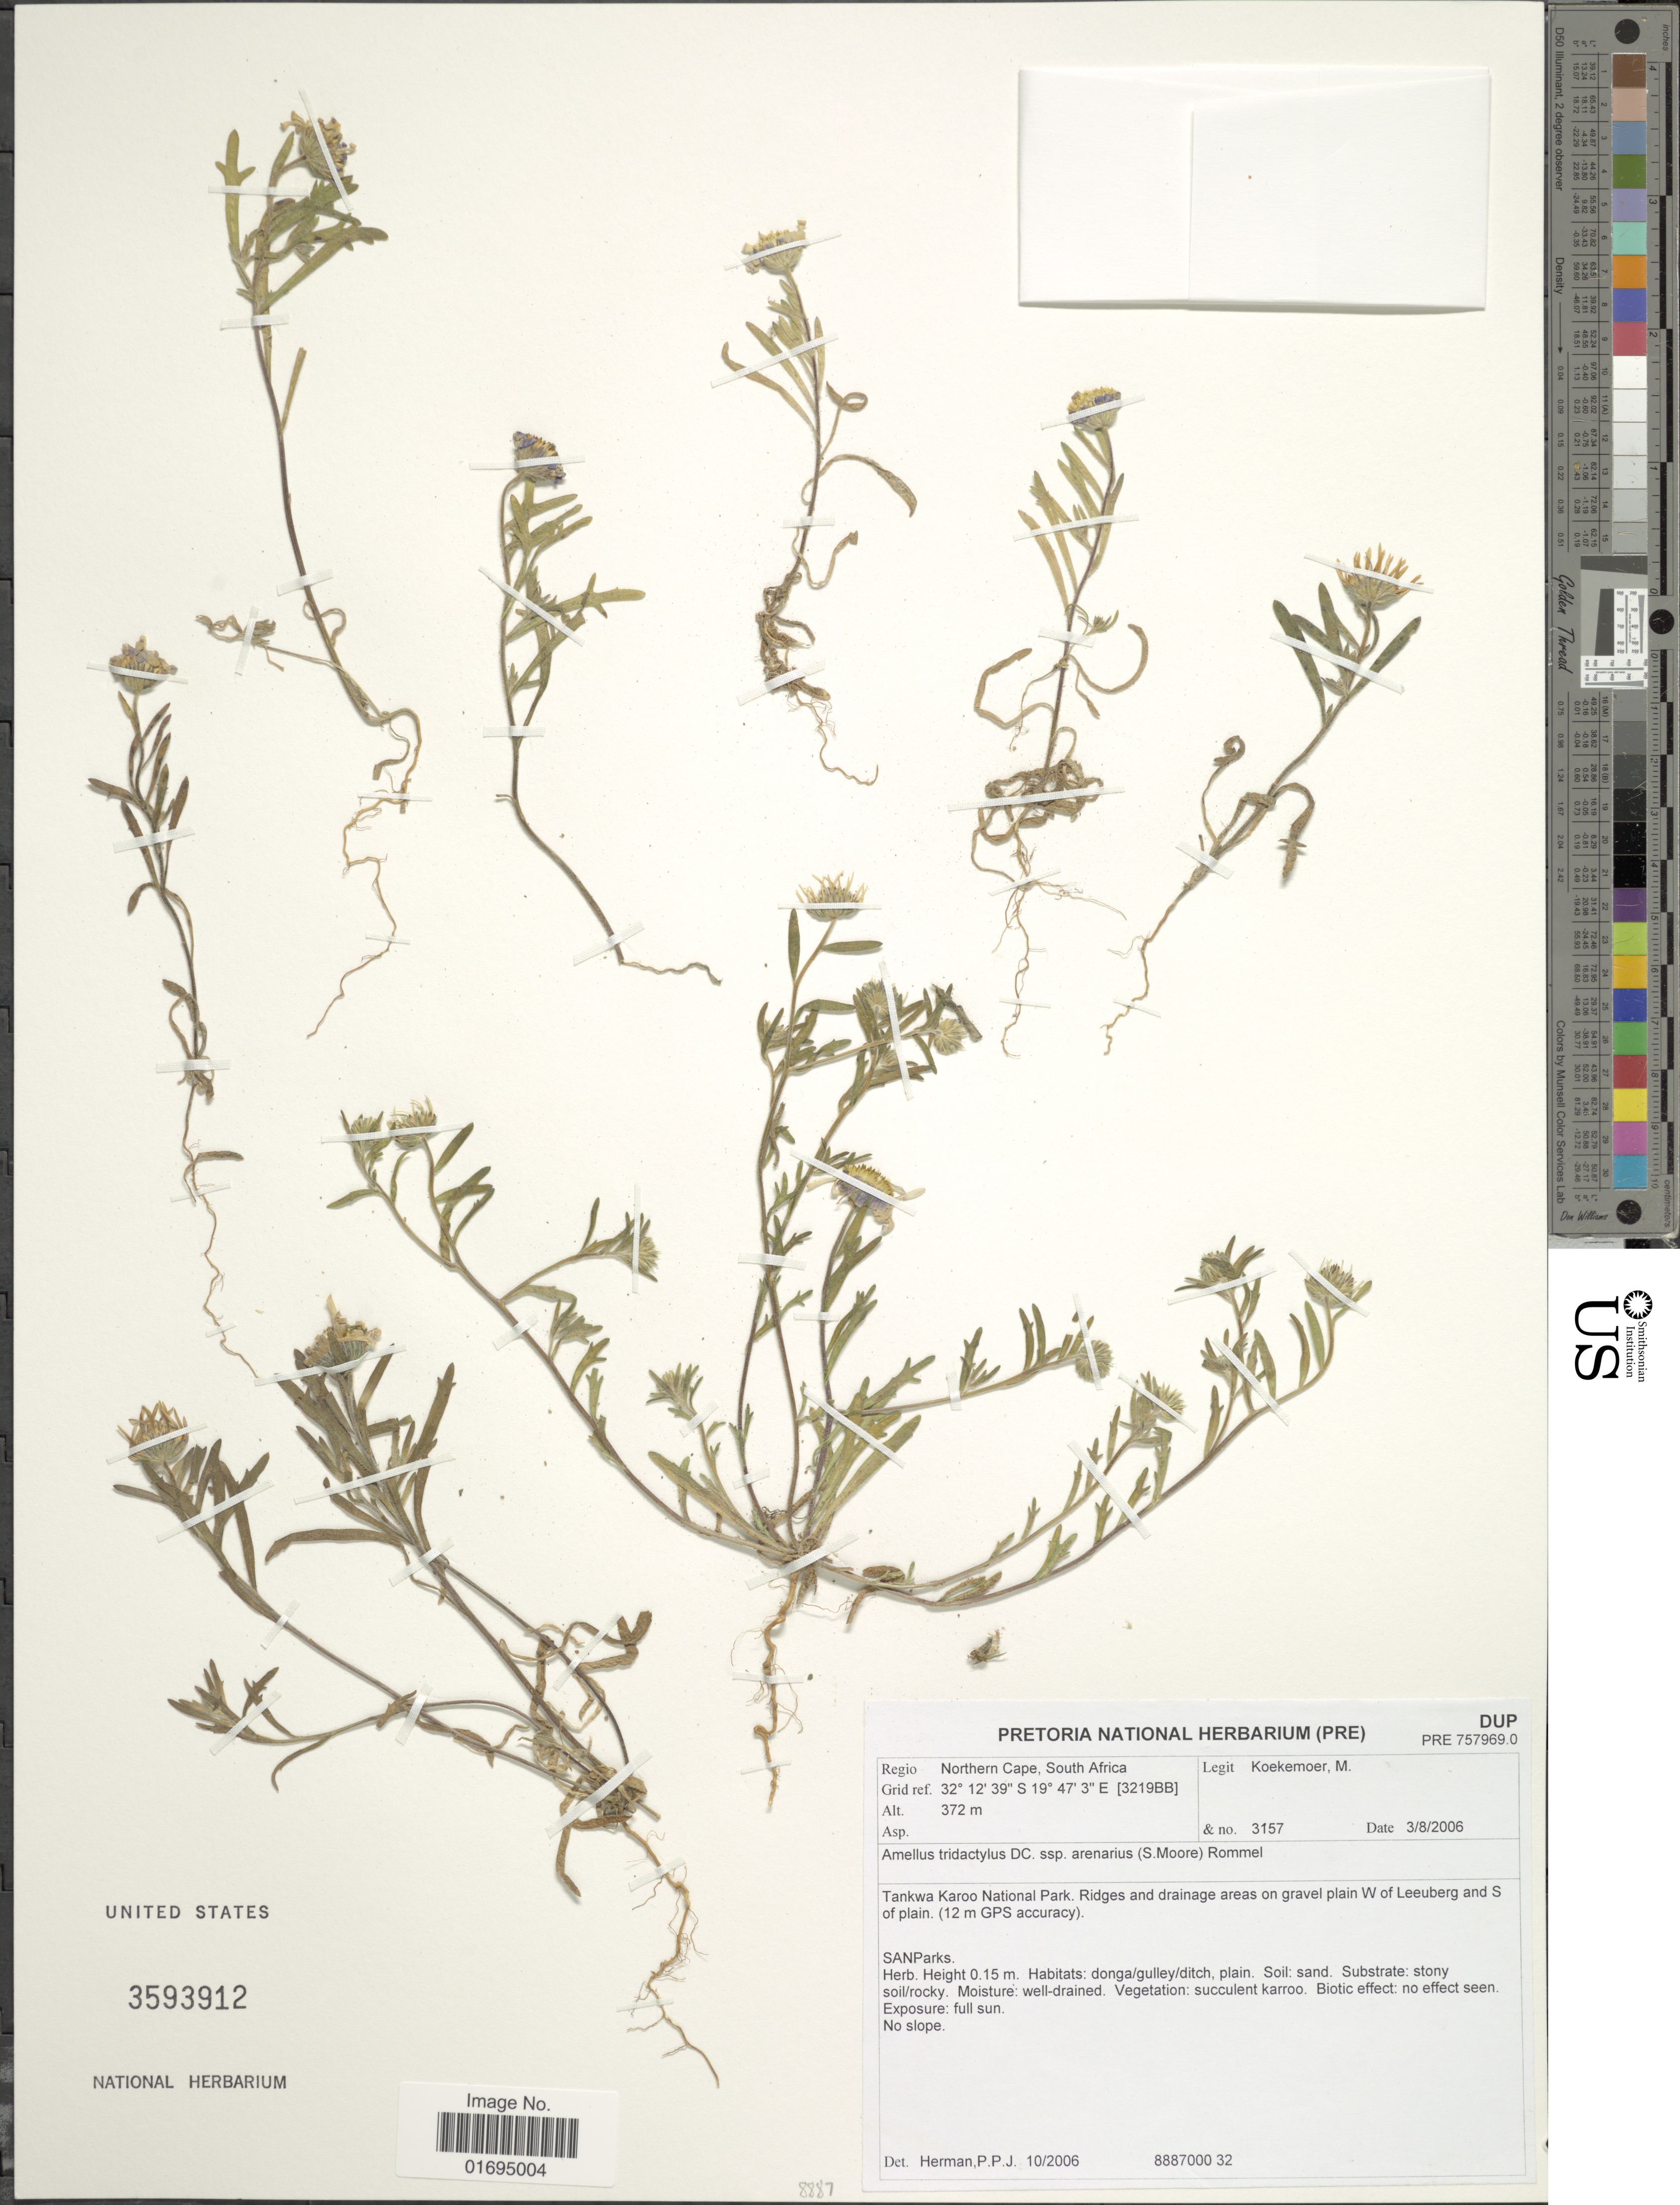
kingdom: Plantae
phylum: Tracheophyta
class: Magnoliopsida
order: Asterales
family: Asteraceae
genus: Amellus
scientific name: Amellus tridactylus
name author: DC.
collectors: M. Koekemoer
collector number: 3157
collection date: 2006-08-03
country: South Africa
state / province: Northern Cape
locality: Tankwa Karoo National Park, Ridges and drainage areas on gravel plain W of Leeuberg and S of Plain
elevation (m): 372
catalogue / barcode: US 3593912